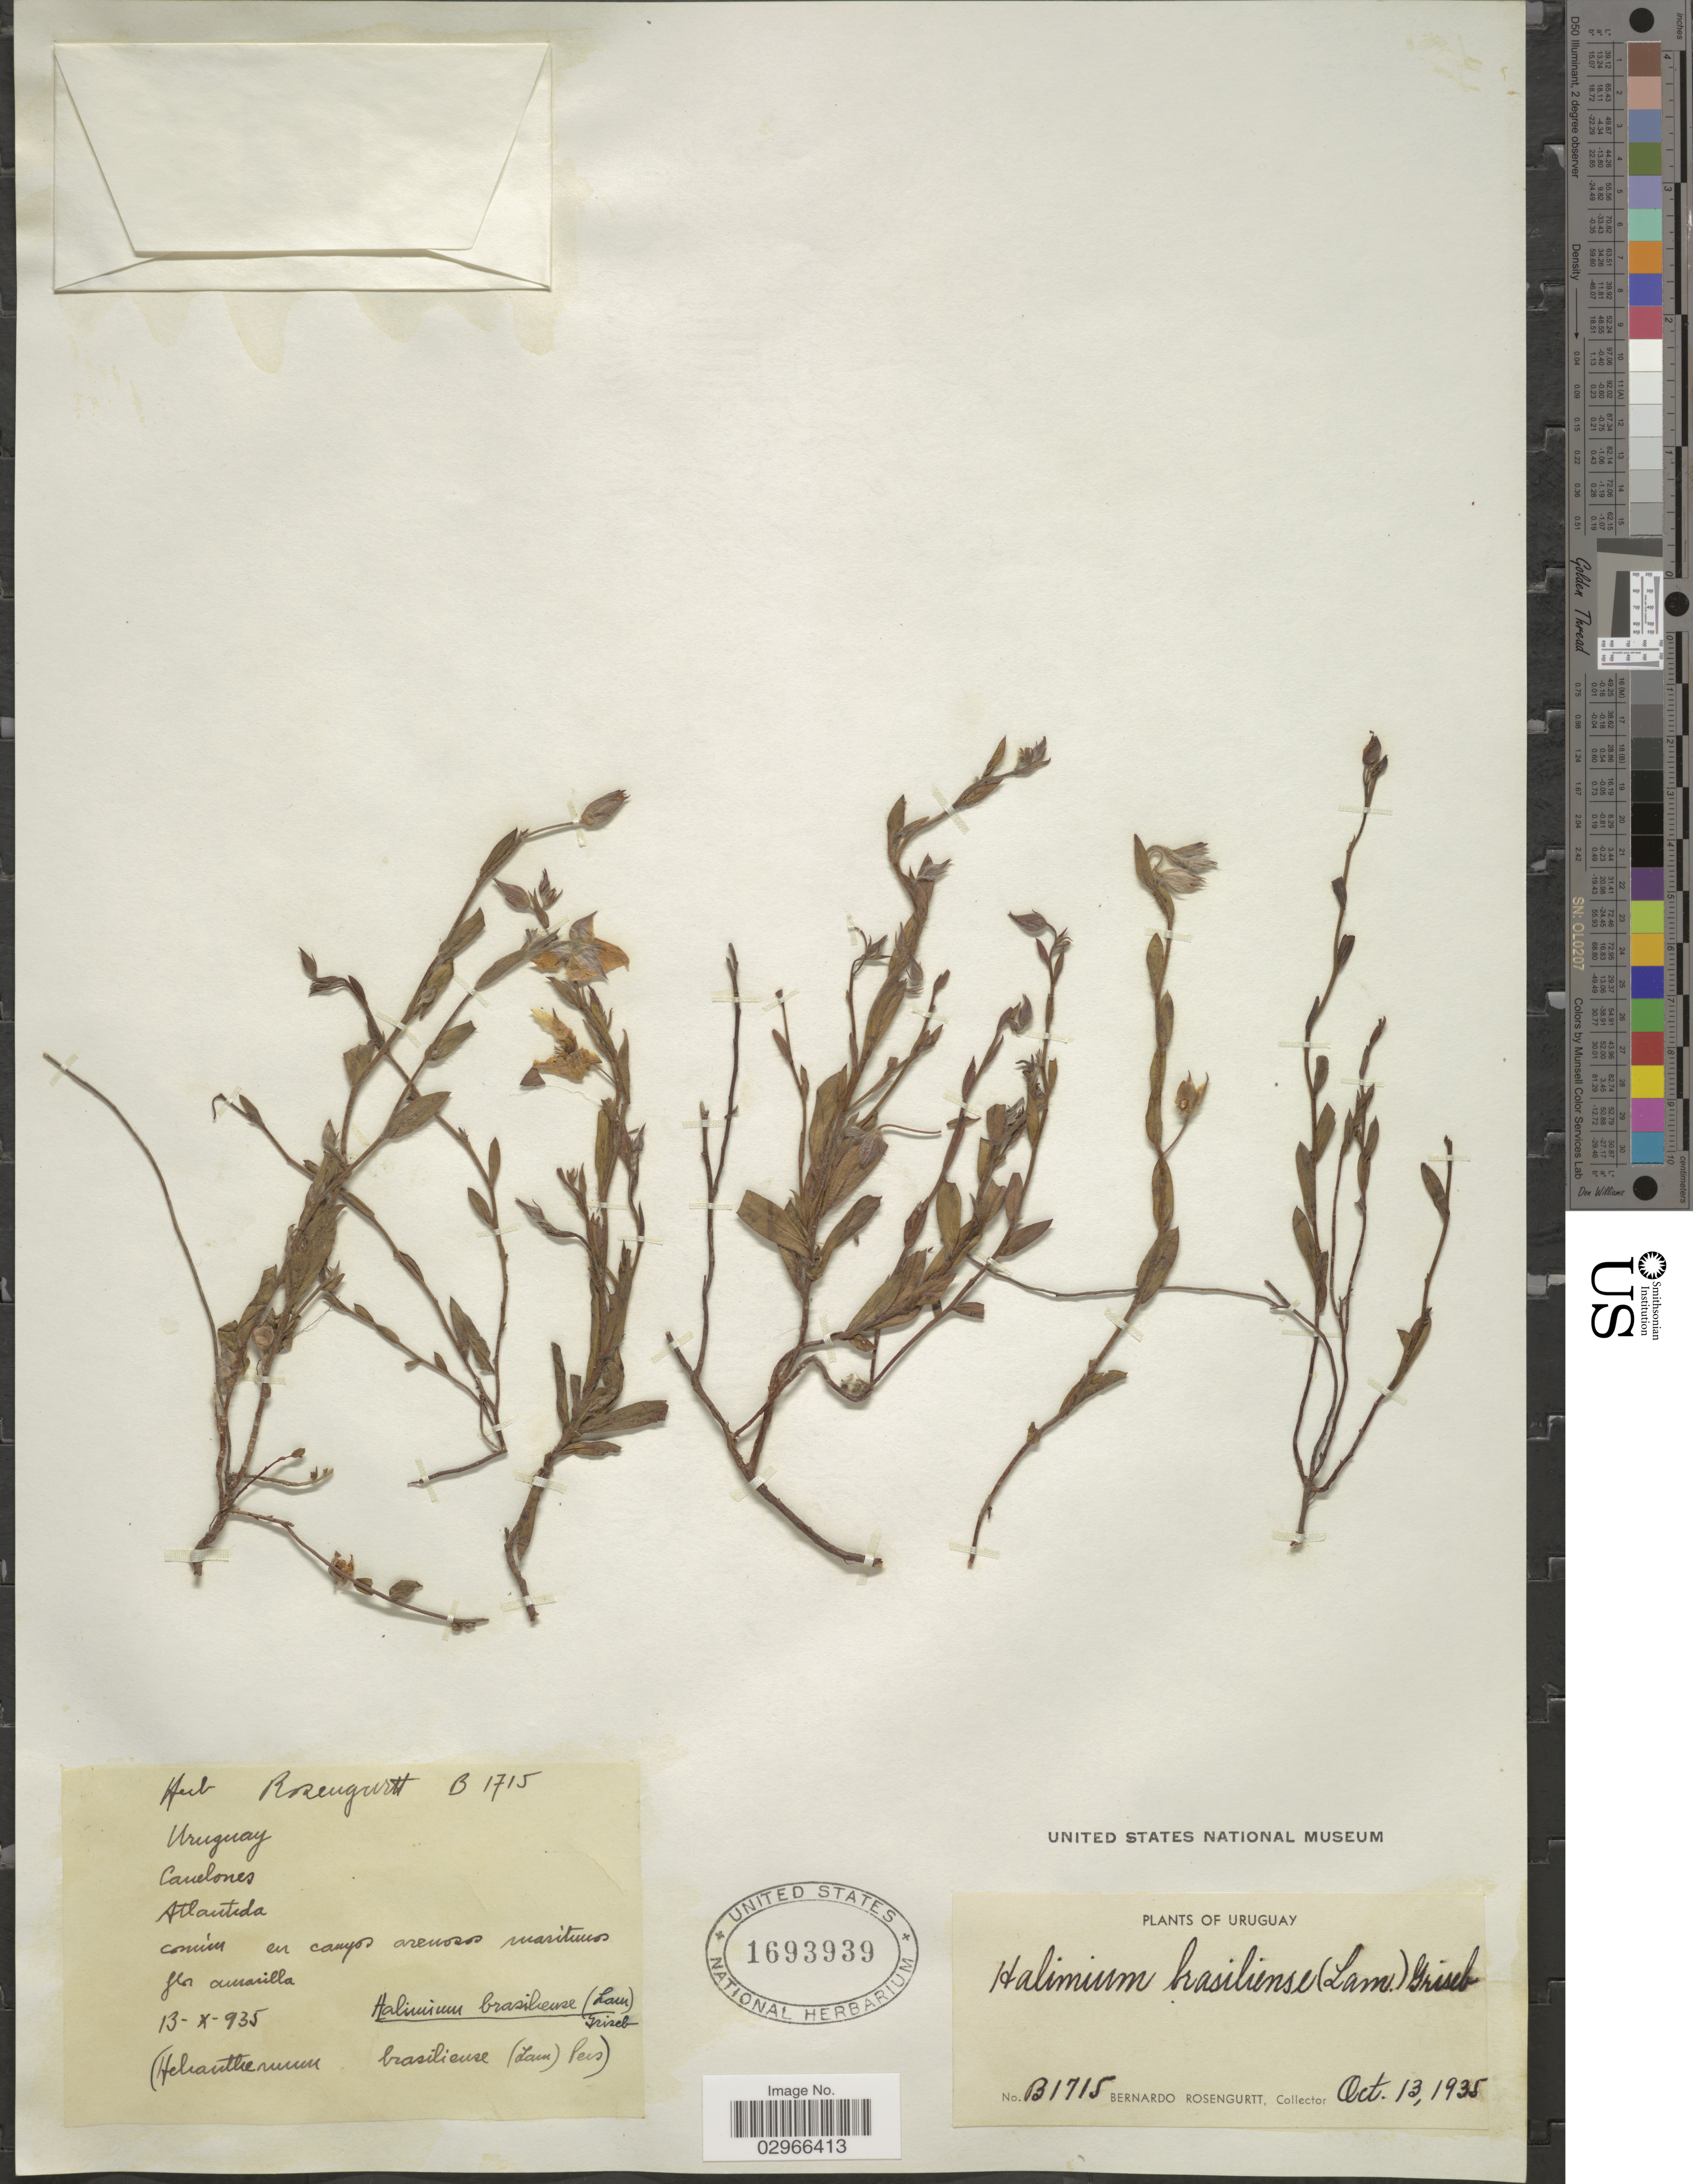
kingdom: Plantae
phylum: Tracheophyta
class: Magnoliopsida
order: Malvales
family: Cistaceae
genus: Halimium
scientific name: Halimium brasiliense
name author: (Lam.) Grosser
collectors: B. Rosengurtt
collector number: B1715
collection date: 1935-10-13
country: Uruguay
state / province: Canelones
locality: Atlantida.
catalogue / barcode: US 1693939